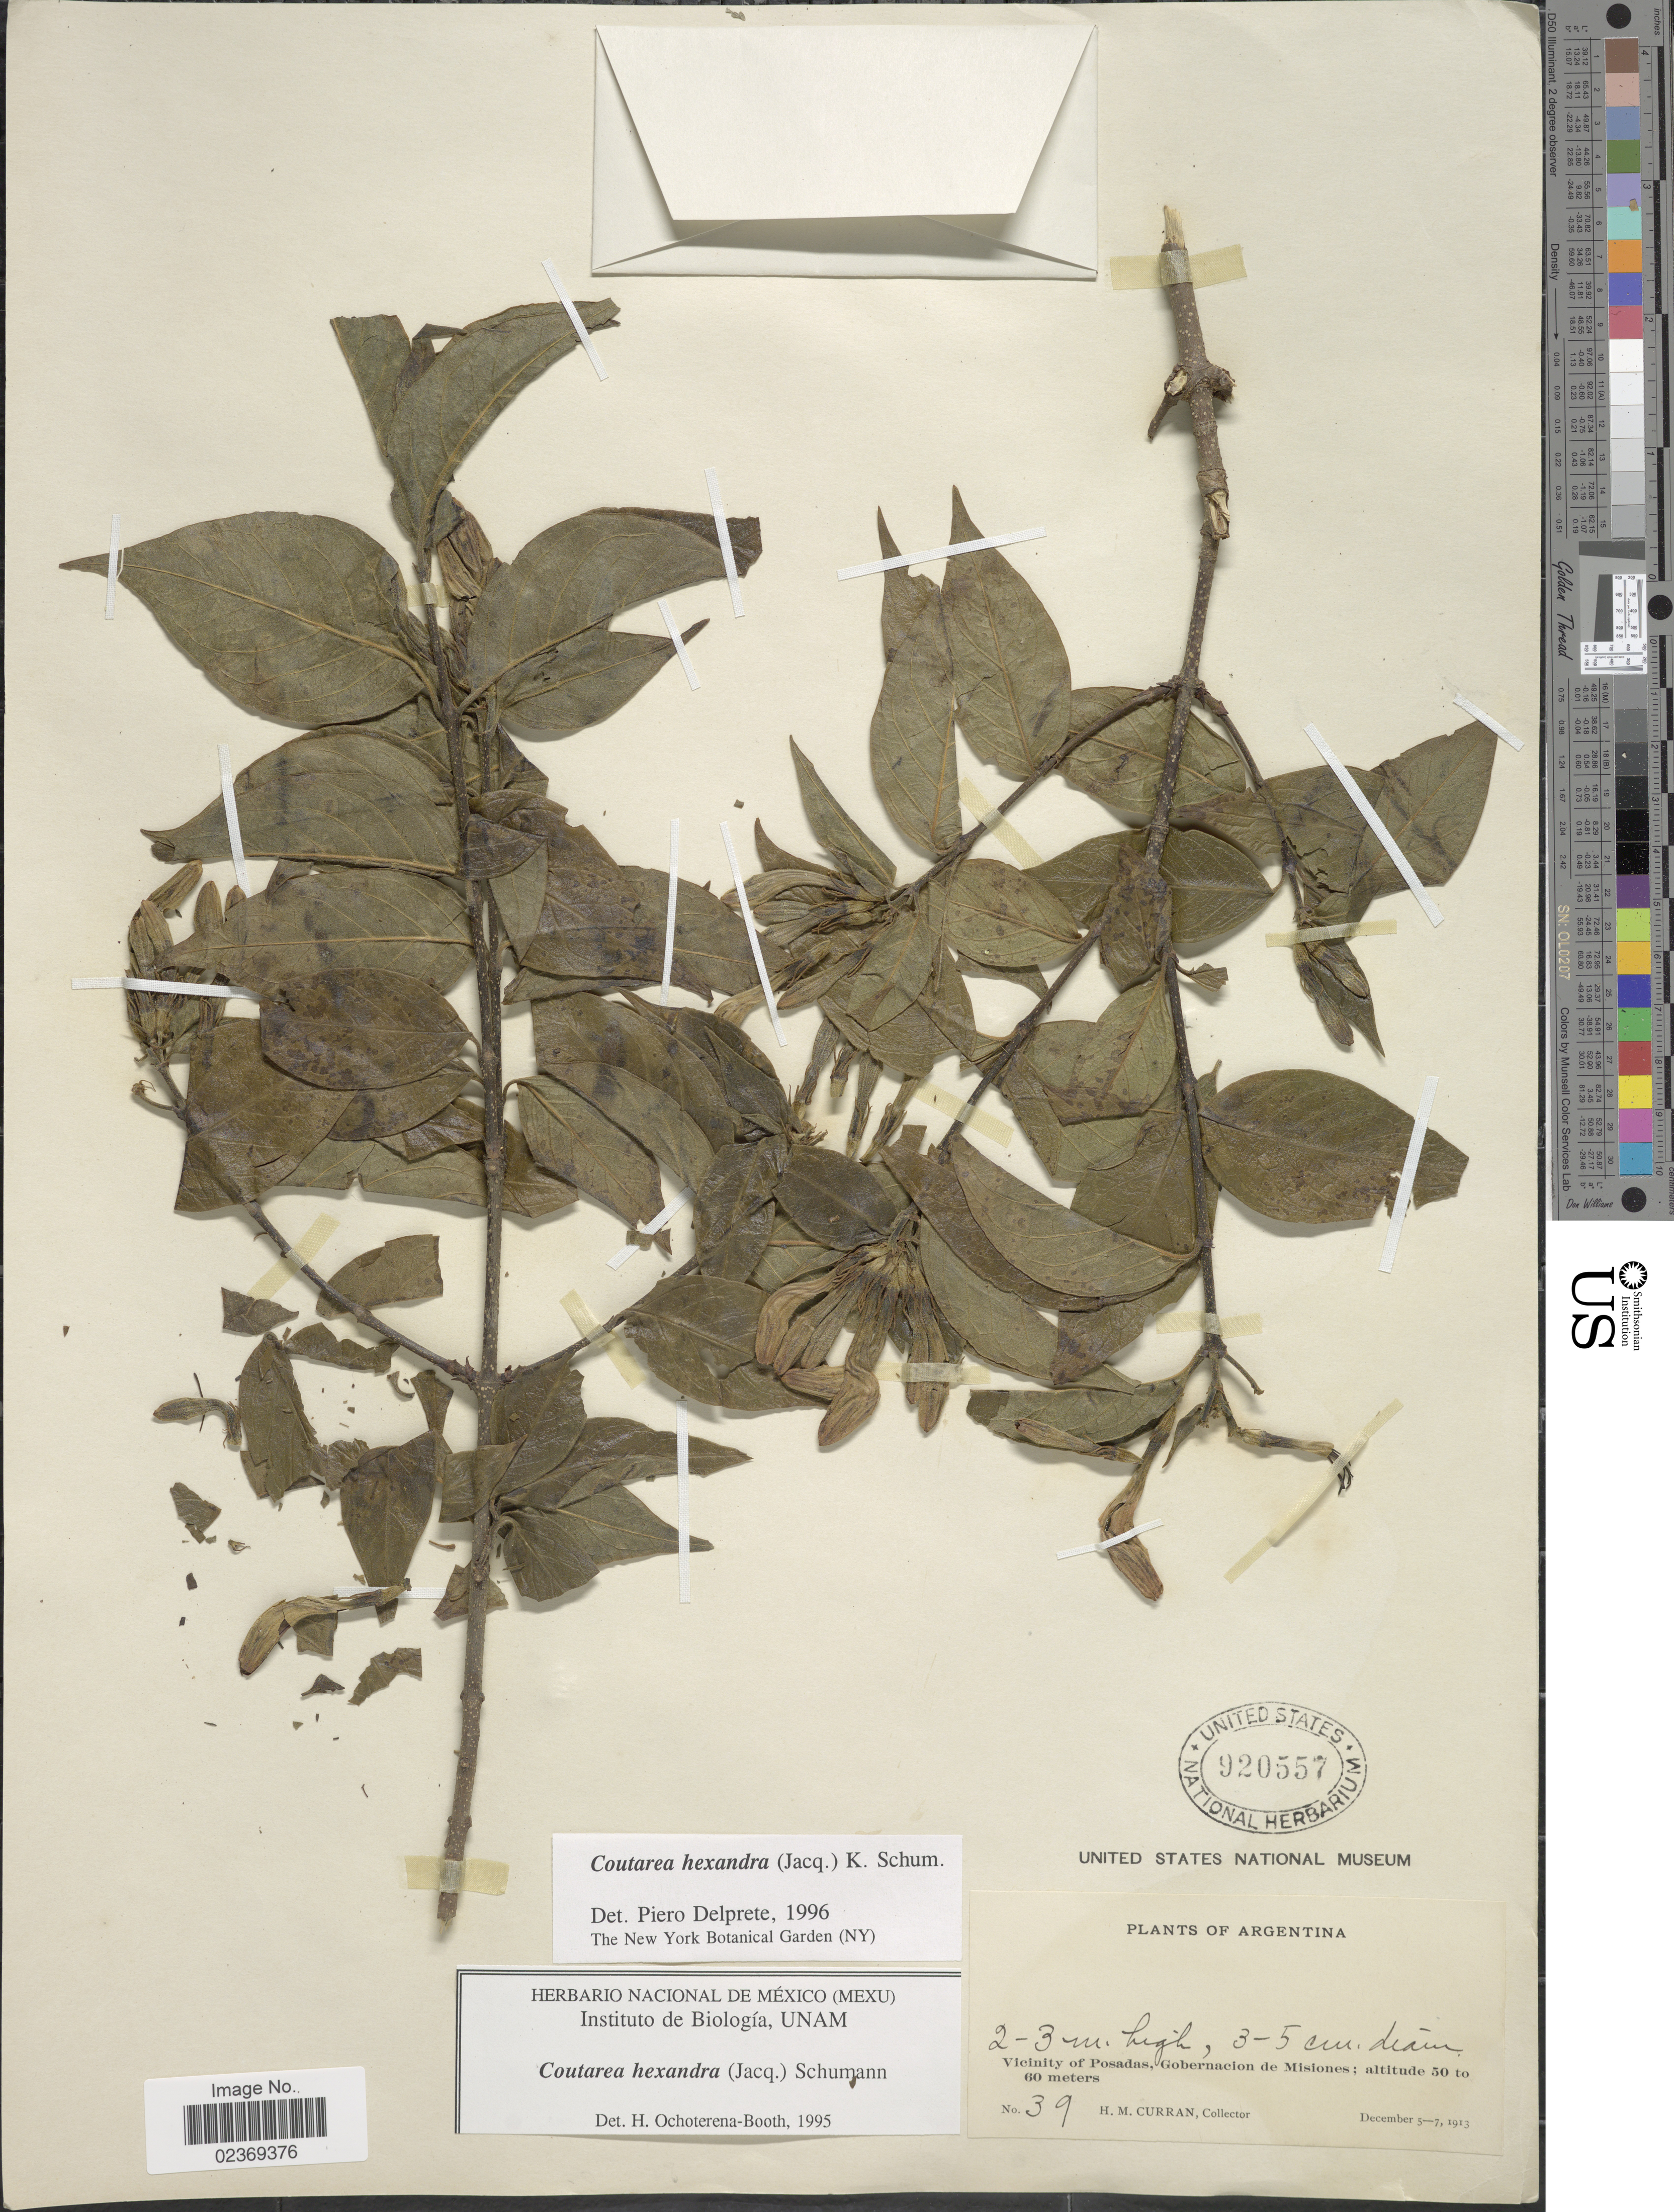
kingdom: Plantae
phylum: Tracheophyta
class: Magnoliopsida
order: Gentianales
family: Rubiaceae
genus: Coutarea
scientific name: Coutarea hexandra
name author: (Jacq.) K. Schum.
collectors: H. M. Curran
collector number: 39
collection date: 1913-12-05/1913-12-07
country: Argentina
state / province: Misiones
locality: Vicinity of Posadas, Gobernacion de Misiones.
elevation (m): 50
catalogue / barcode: US 920557